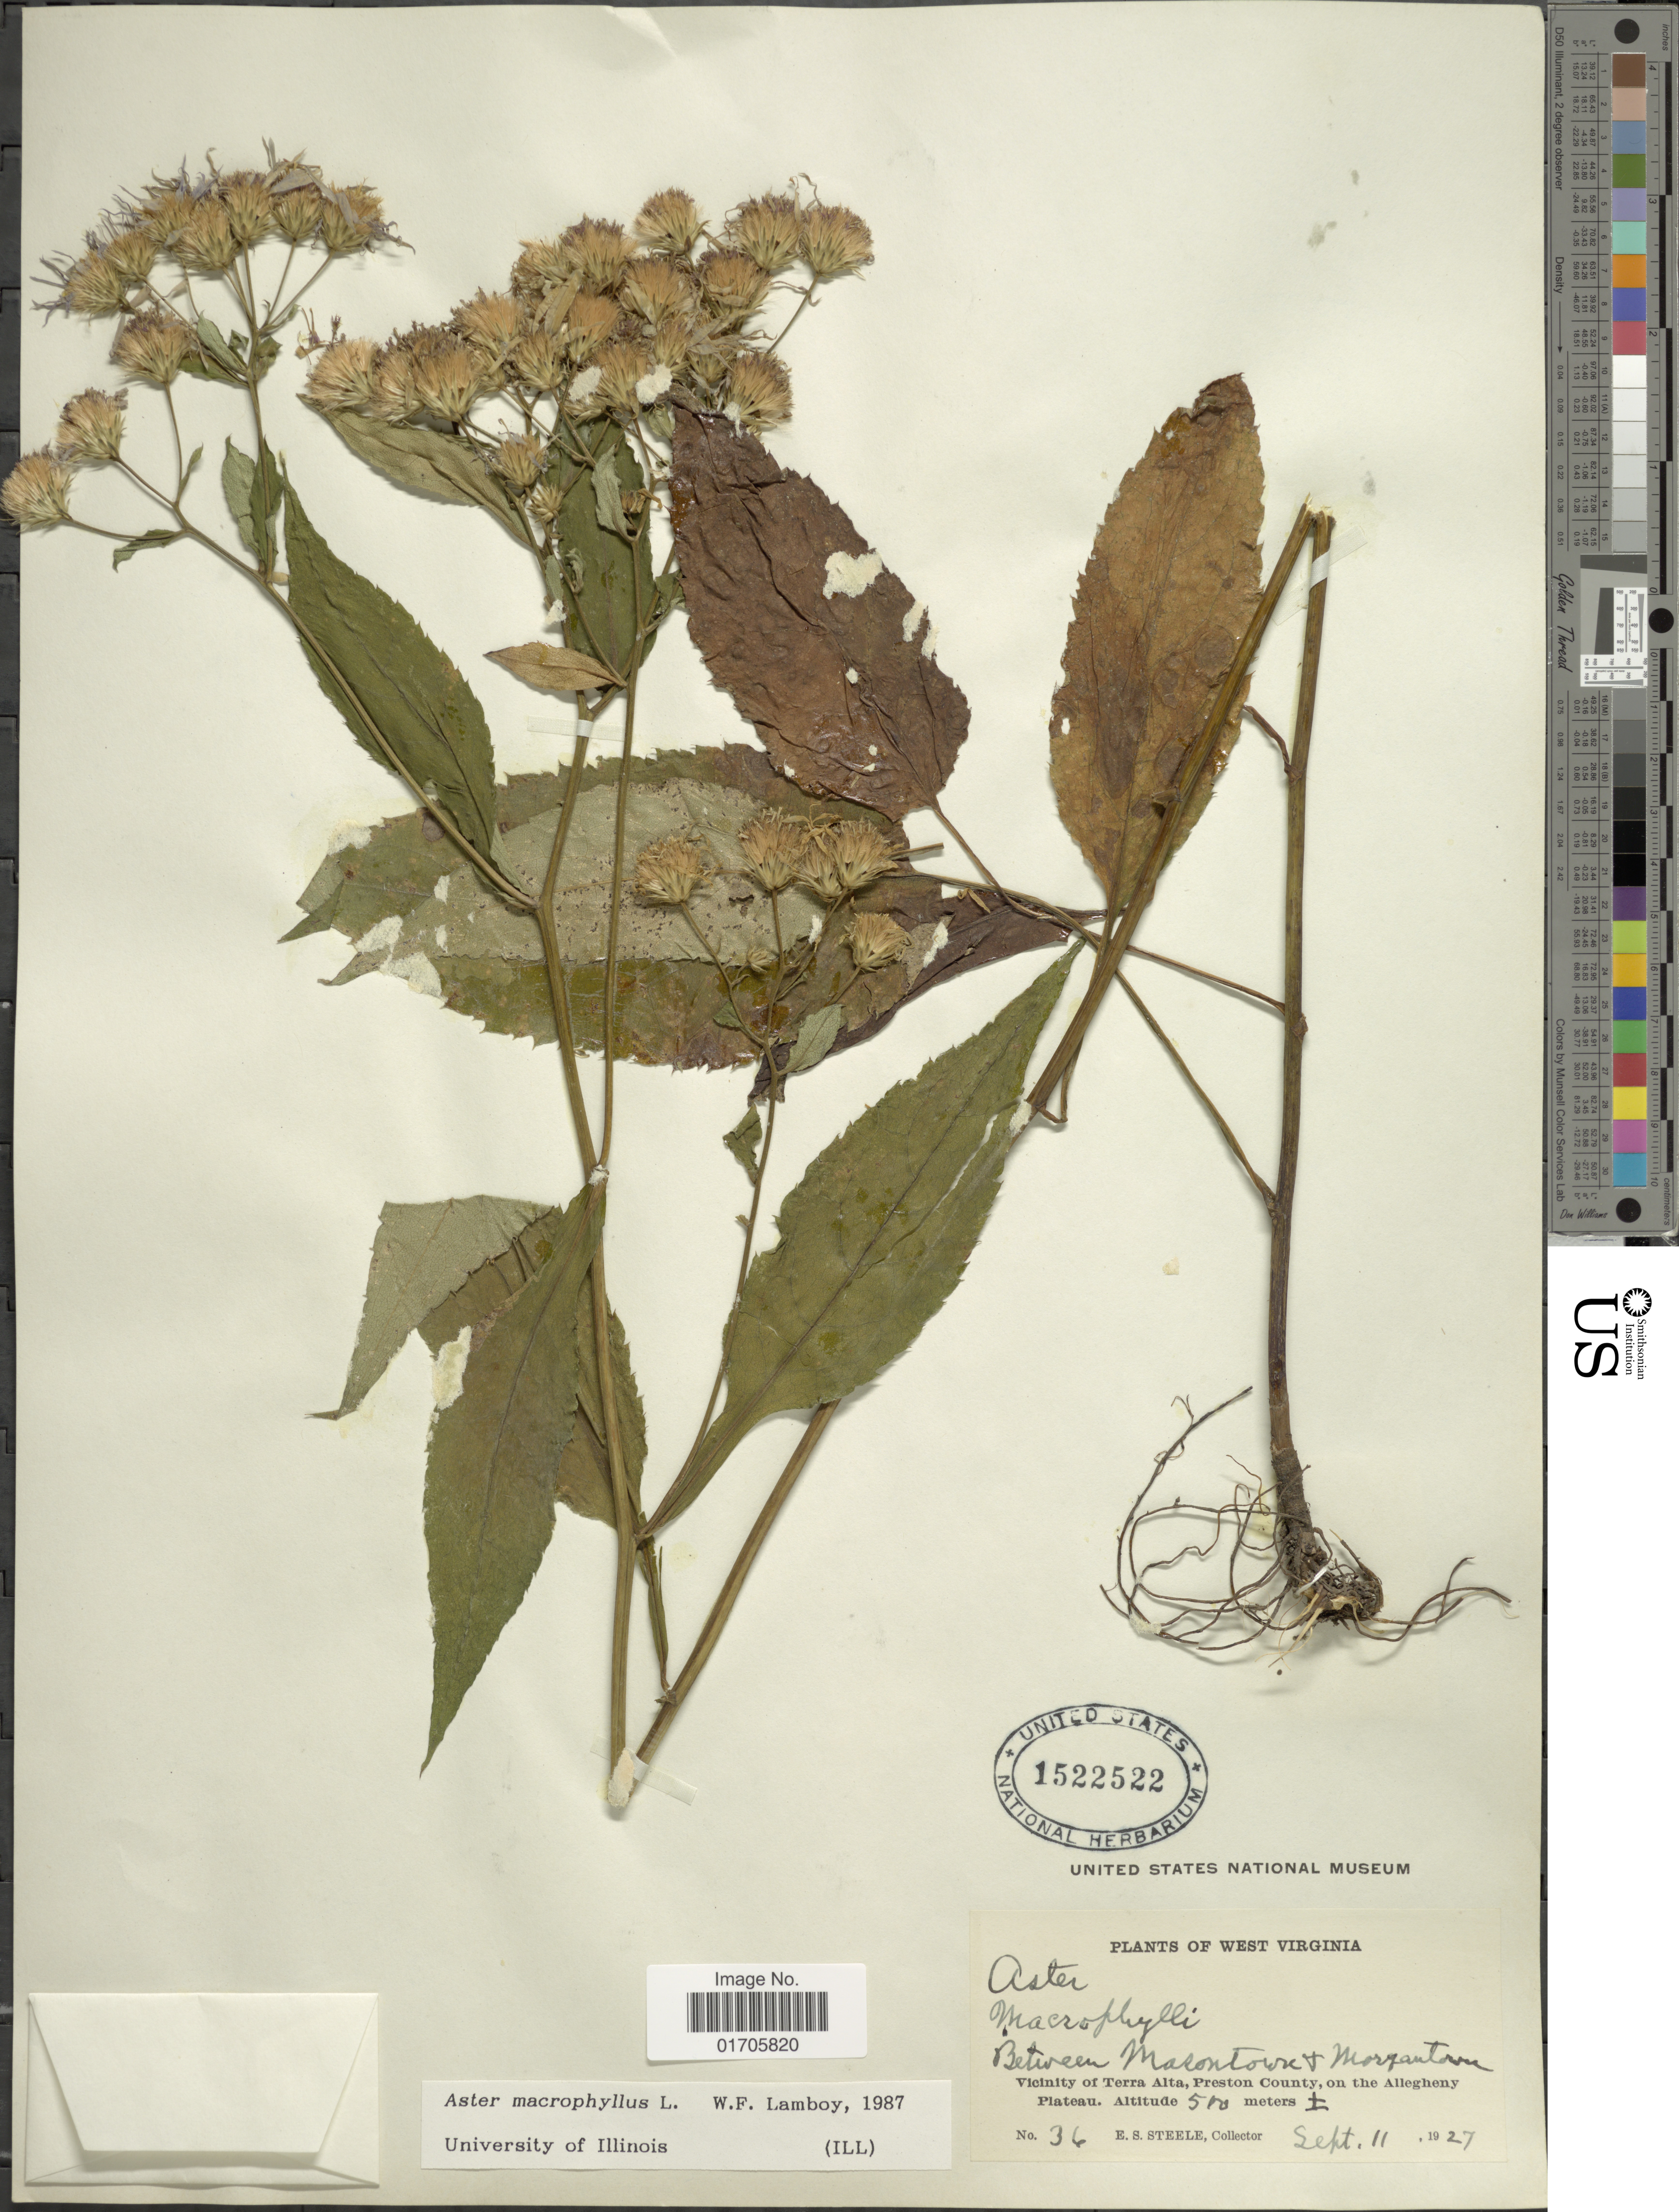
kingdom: Plantae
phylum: Tracheophyta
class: Magnoliopsida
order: Asterales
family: Asteraceae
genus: Eurybia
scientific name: Eurybia macrophylla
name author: (L.) Cass.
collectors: E. Steele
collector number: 36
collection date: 1927-09-11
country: United States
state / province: West Virginia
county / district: Preston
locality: West Virginia. Between Masontown & Morgantown. Vicinity of Terra Alta, Preston County, on the Allegheny Plateau.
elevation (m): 500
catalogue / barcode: US 1522522